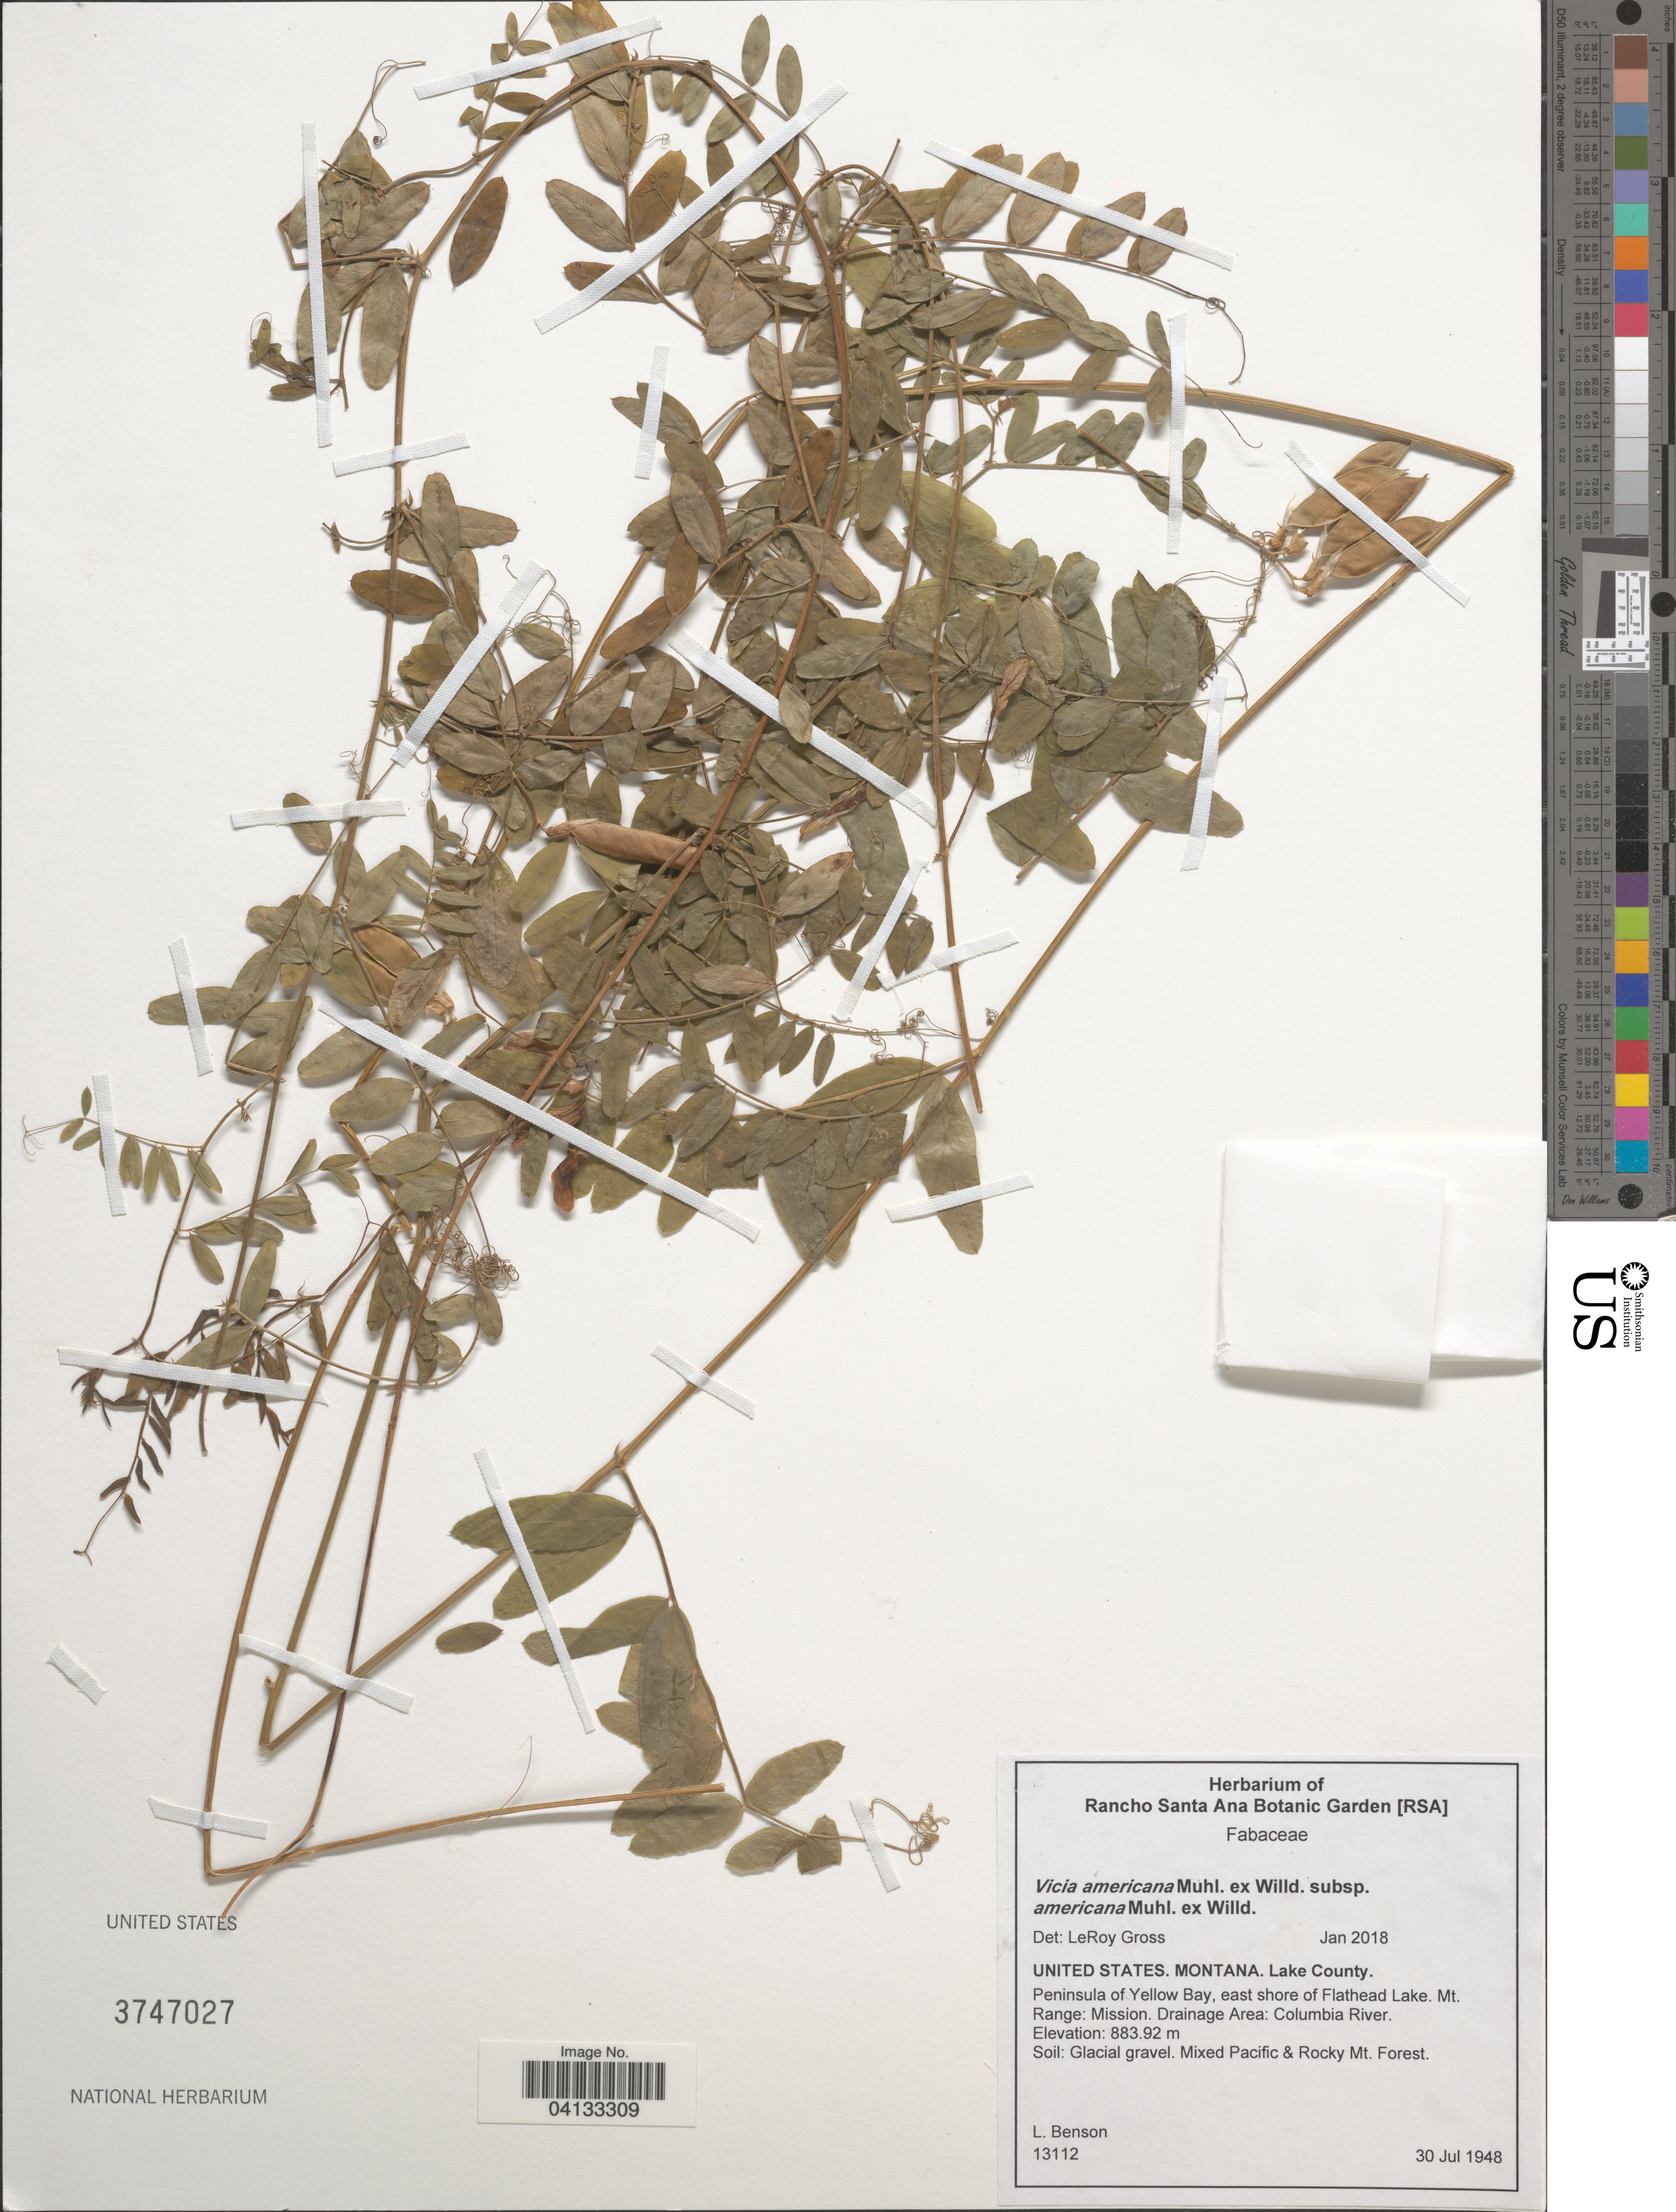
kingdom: Plantae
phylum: Tracheophyta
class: Magnoliopsida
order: Fabales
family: Fabaceae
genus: Vicia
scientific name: Vicia americana subsp. americana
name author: Muhl. ex Willd.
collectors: L. Benson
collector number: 13112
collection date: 1948-07-30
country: United States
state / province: Montana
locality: Lake County. Peninsula of Yellow Bay, east shore of Flathead Lake. Mt. Range: Mission. Drainage Area: Columbia River.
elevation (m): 883.92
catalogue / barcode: US 3747027